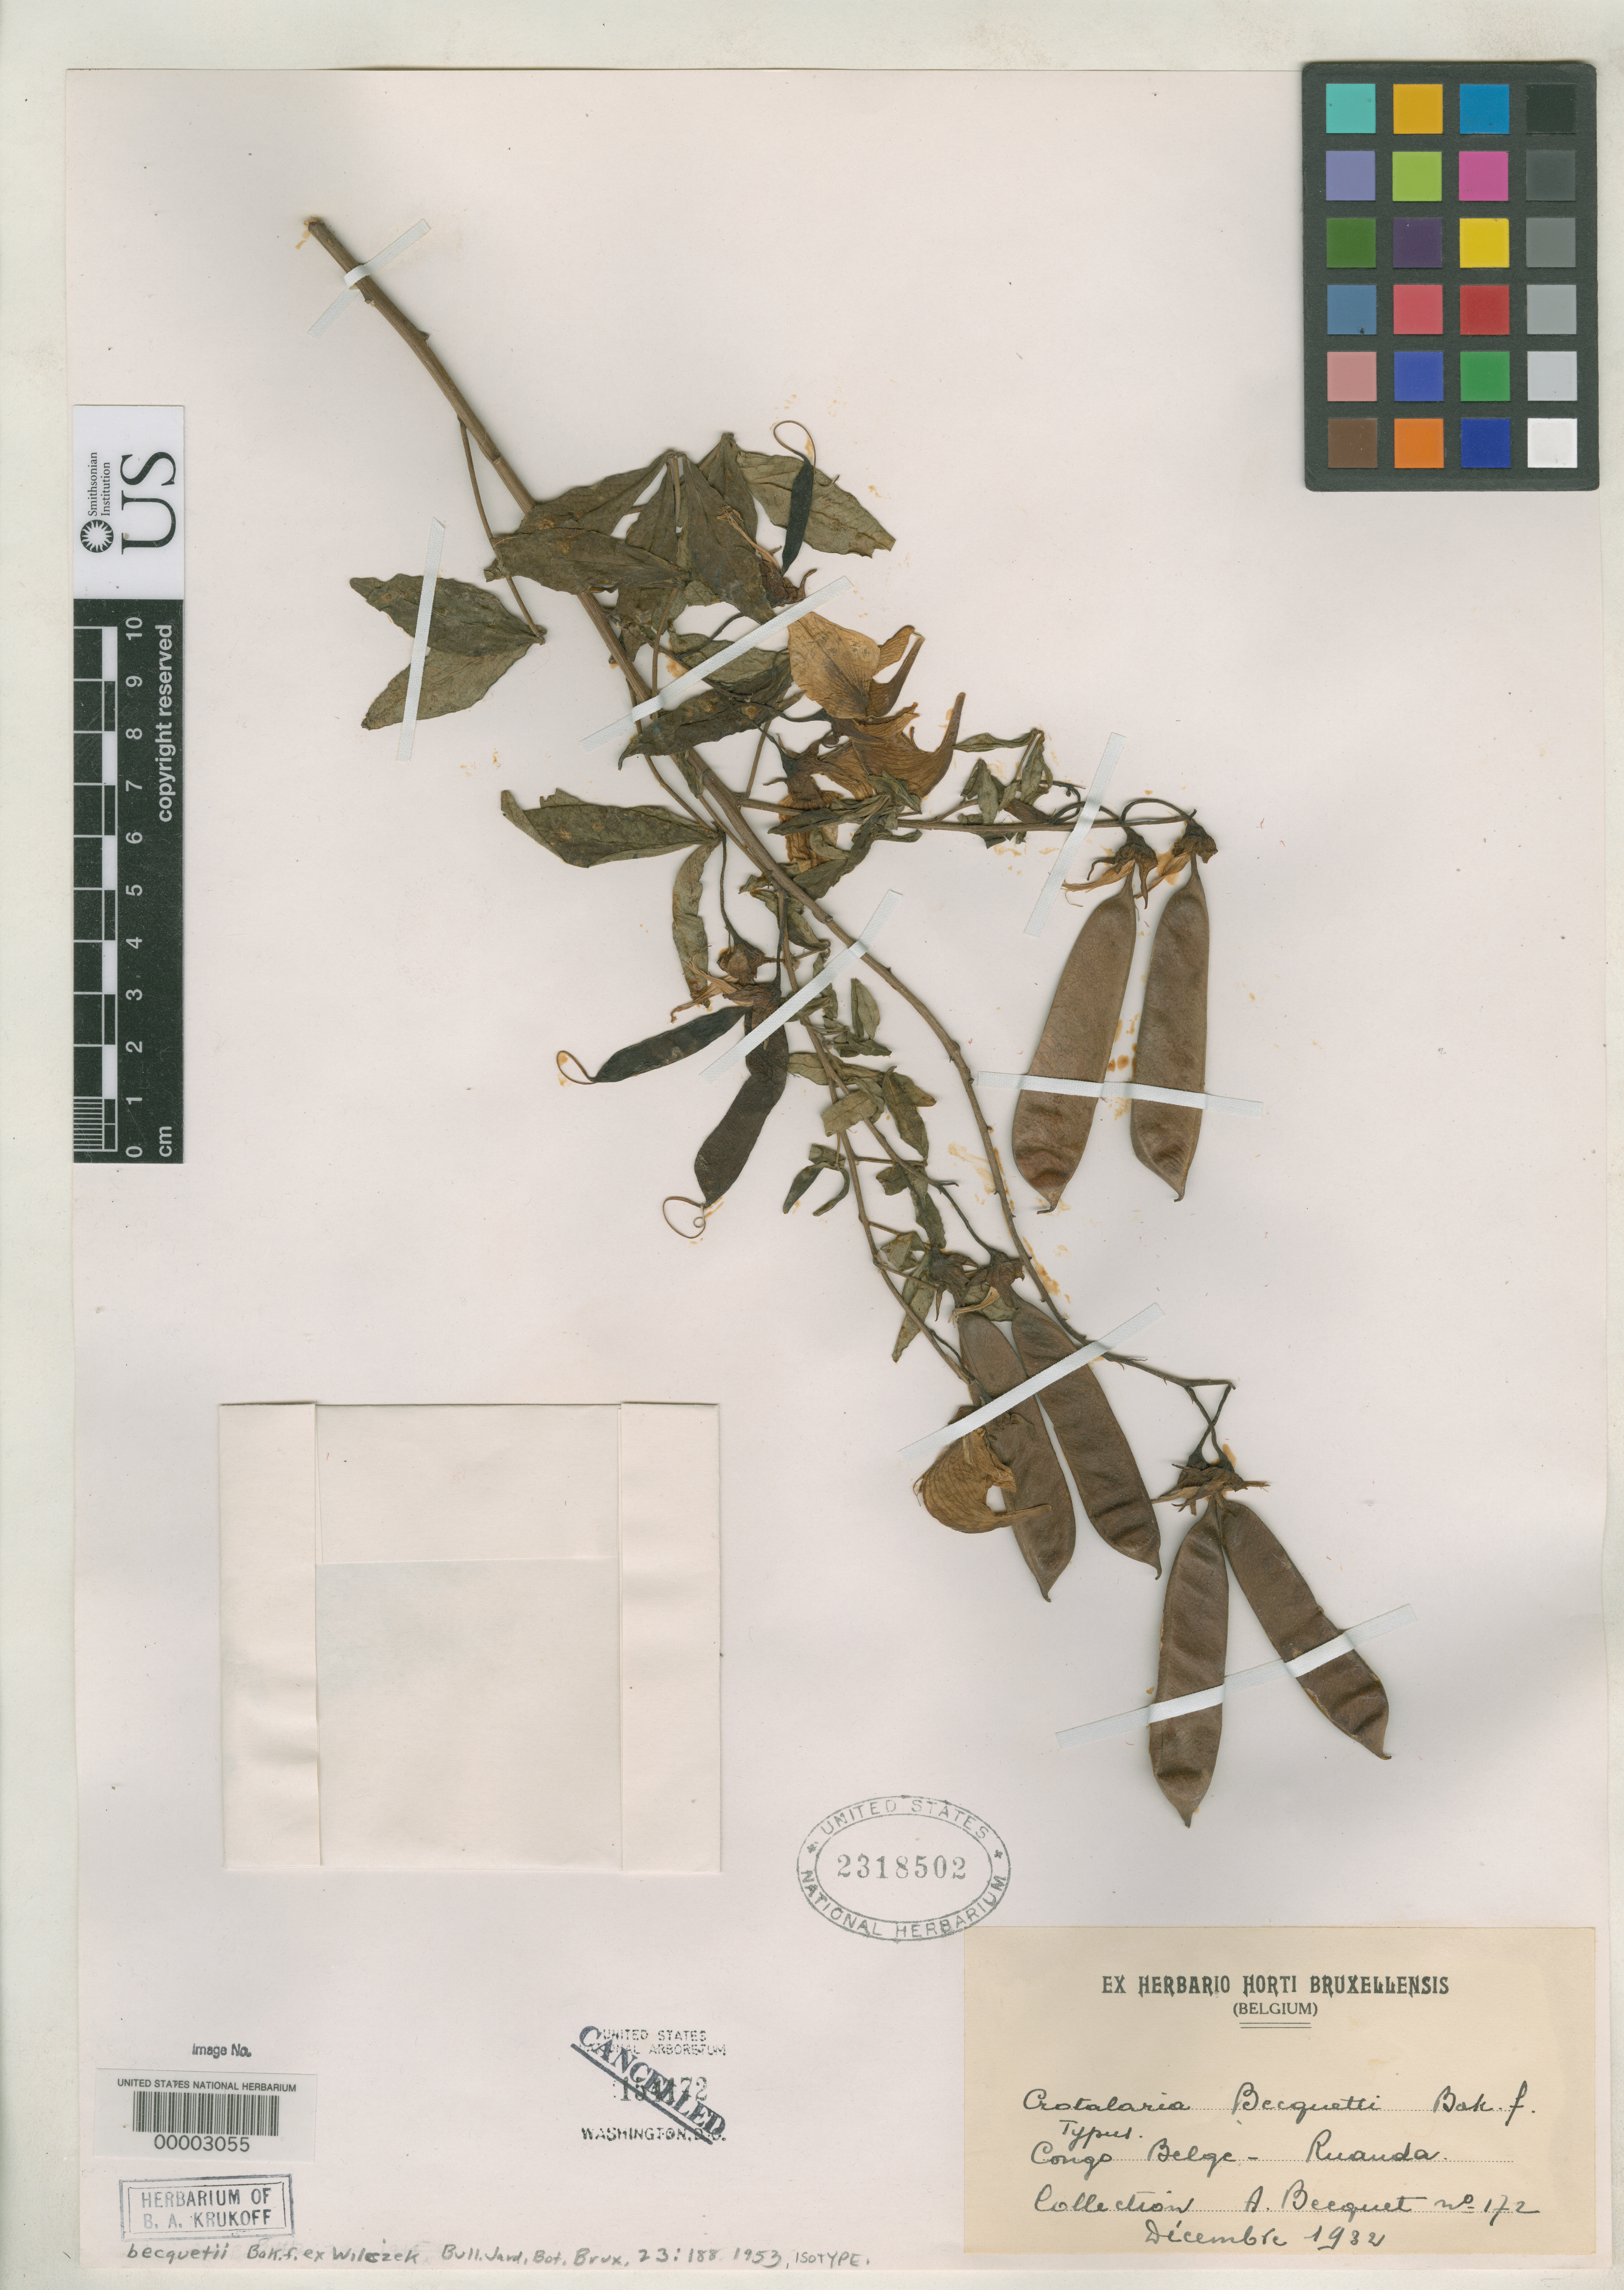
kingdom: Plantae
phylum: Tracheophyta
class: Magnoliopsida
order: Fabales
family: Fabaceae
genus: Crotalaria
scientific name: Crotalaria becquetii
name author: Baker f. ex Wilczek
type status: Isotype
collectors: A. Becquet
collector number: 172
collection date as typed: Dec 1932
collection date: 1932-12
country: Rwanda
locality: Congo Belge - Ruanda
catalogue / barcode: US 2318502